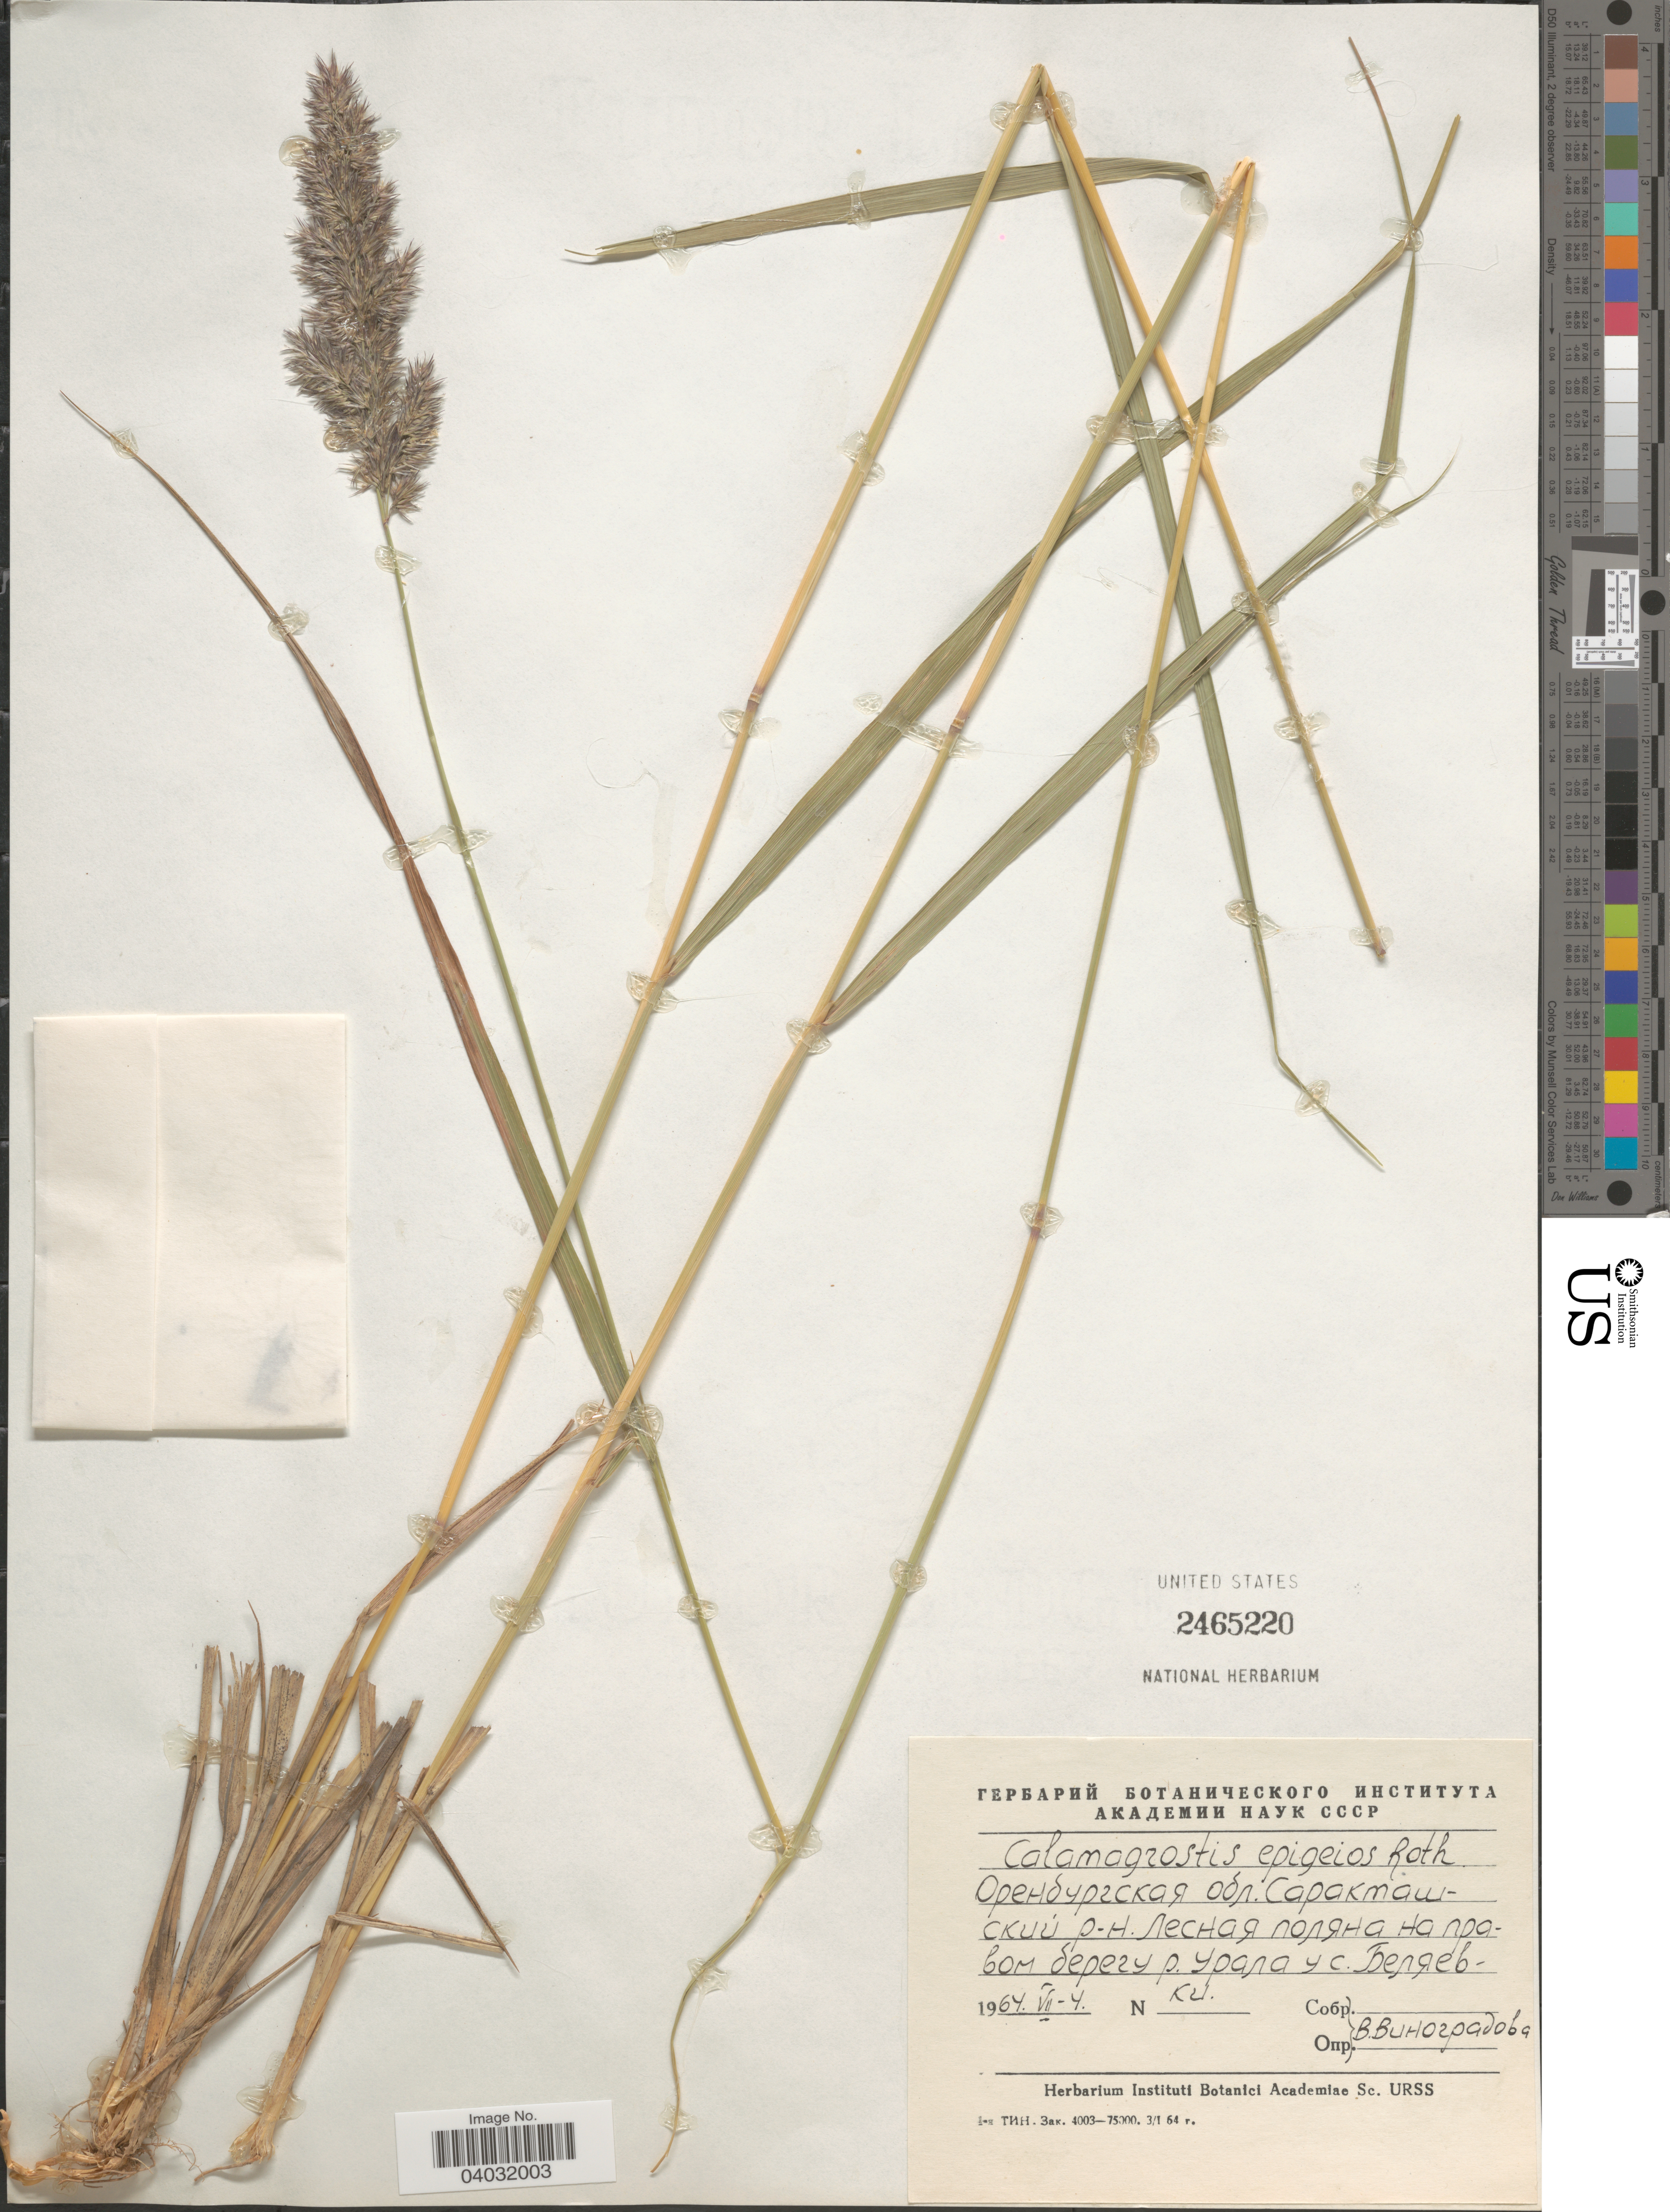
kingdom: Plantae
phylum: Tracheophyta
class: Liliopsida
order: Poales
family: Poaceae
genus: Calamagrostis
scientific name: Calamagrostis epigeios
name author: (L.) Roth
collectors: V. Vinogradova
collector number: KU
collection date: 1964-07-04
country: Russian Federation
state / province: Orenburg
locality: District Saraktashskiy, right shore of river Ural near village Belyaev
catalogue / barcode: US 2465220